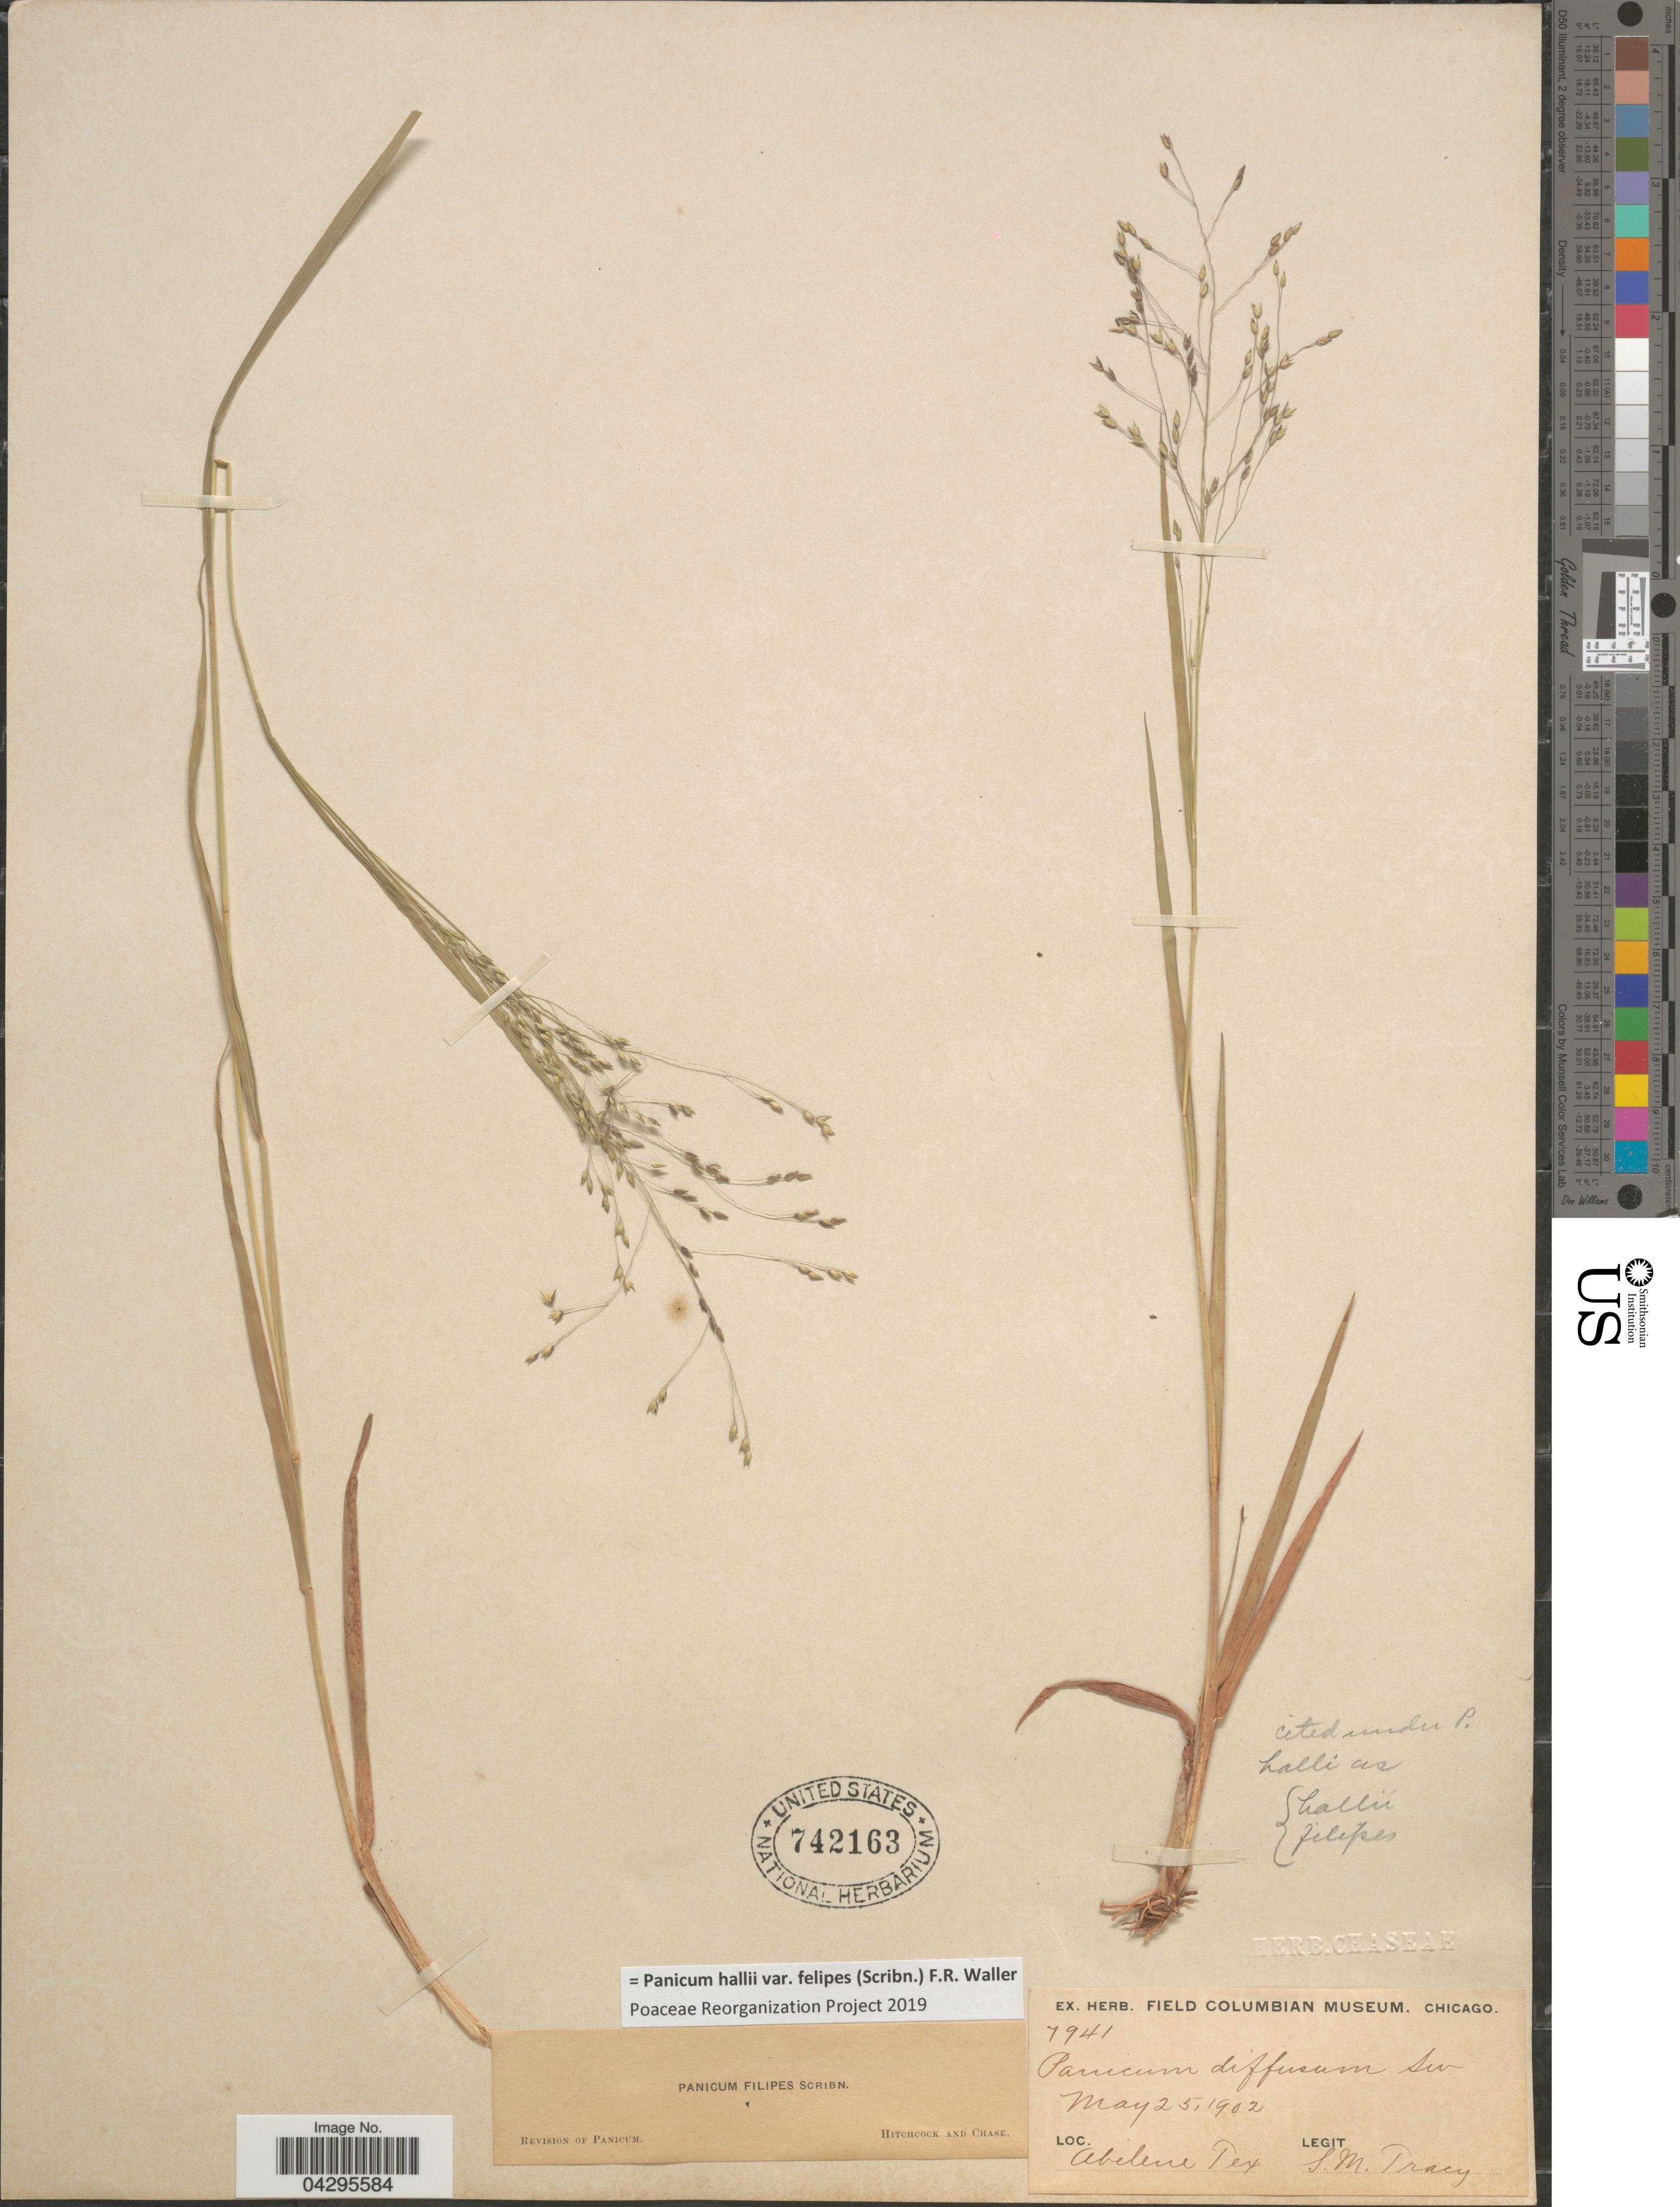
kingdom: Plantae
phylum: Tracheophyta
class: Liliopsida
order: Poales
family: Poaceae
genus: Panicum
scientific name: Panicum hallii var. felipes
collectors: S. M. Tracy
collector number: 7941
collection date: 1902-05-25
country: United States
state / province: Texas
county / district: Taylor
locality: Abelene.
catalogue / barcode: US 742163